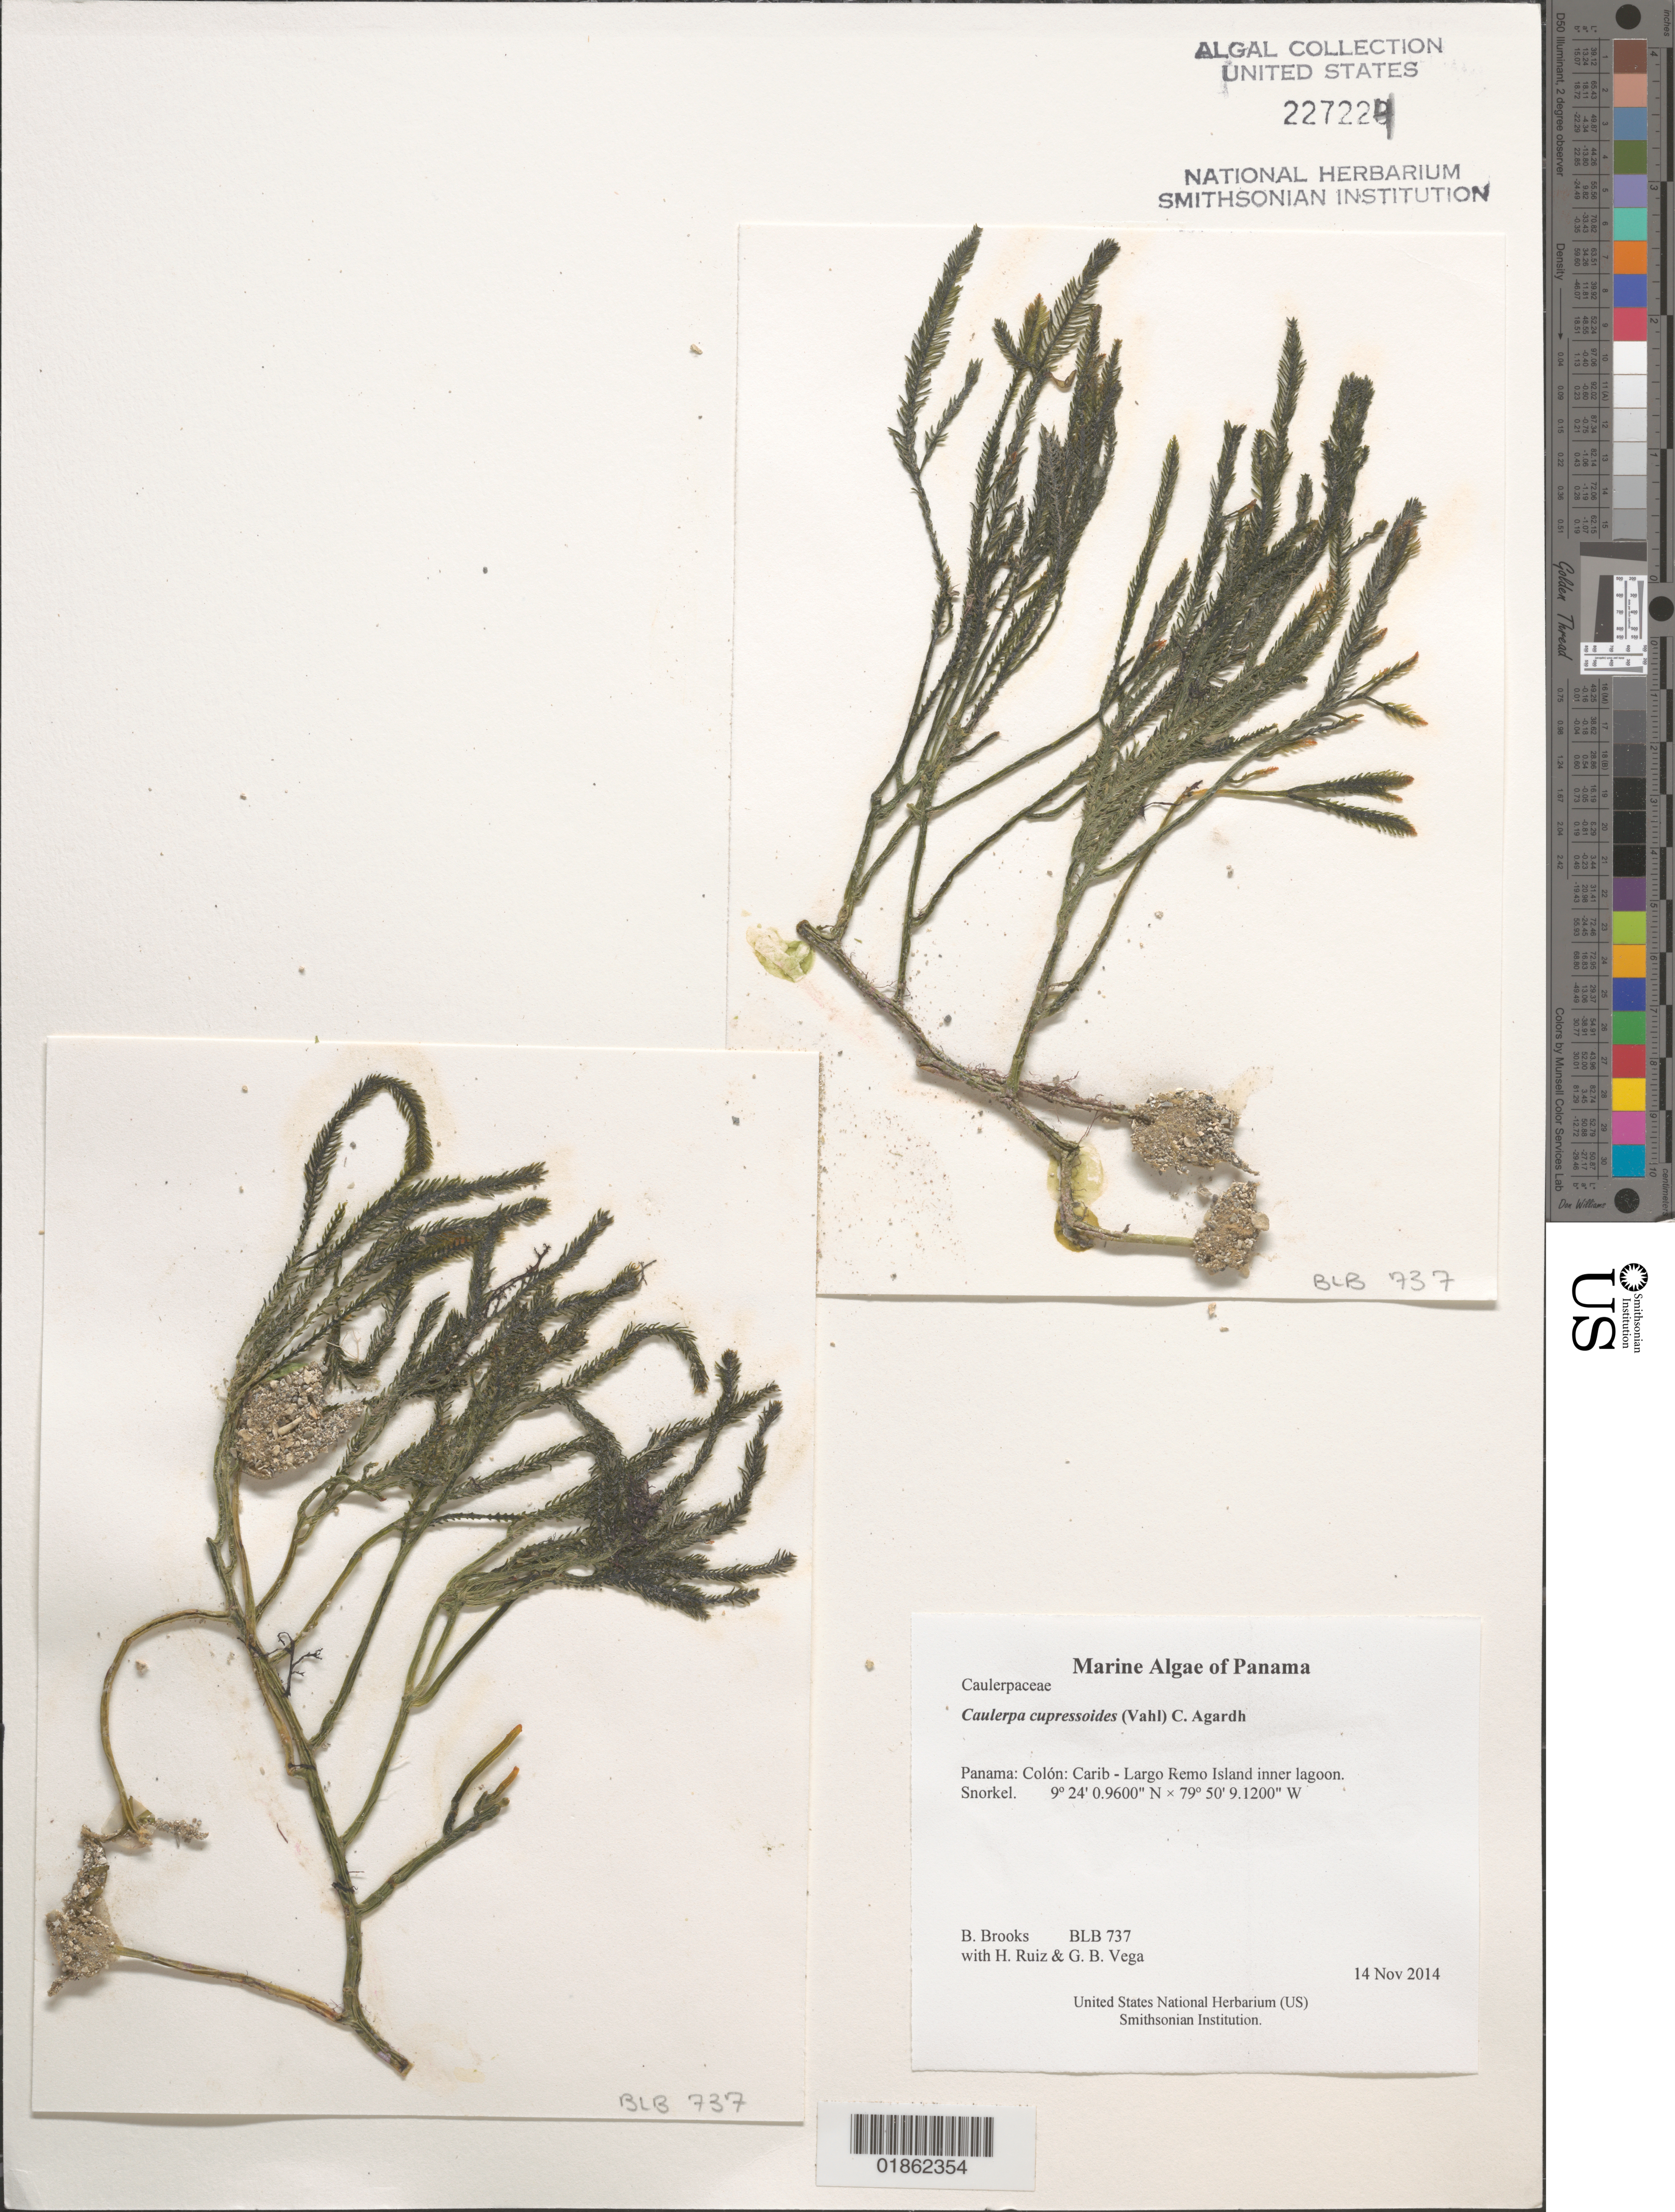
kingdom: Plantae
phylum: Chlorophyta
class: Ulvophyceae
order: Bryopsidales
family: Caulerpaceae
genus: Caulerpa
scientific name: Caulerpa cupressoides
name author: (Vahl) C. Agardh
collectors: B. Brooks, H. Ruiz & G. B. Vega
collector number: BLB 737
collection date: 2014-11-14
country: Panama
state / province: Colón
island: Largo Remo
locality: Carib - Largo Remo Island inner lagoon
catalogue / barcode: US 227224